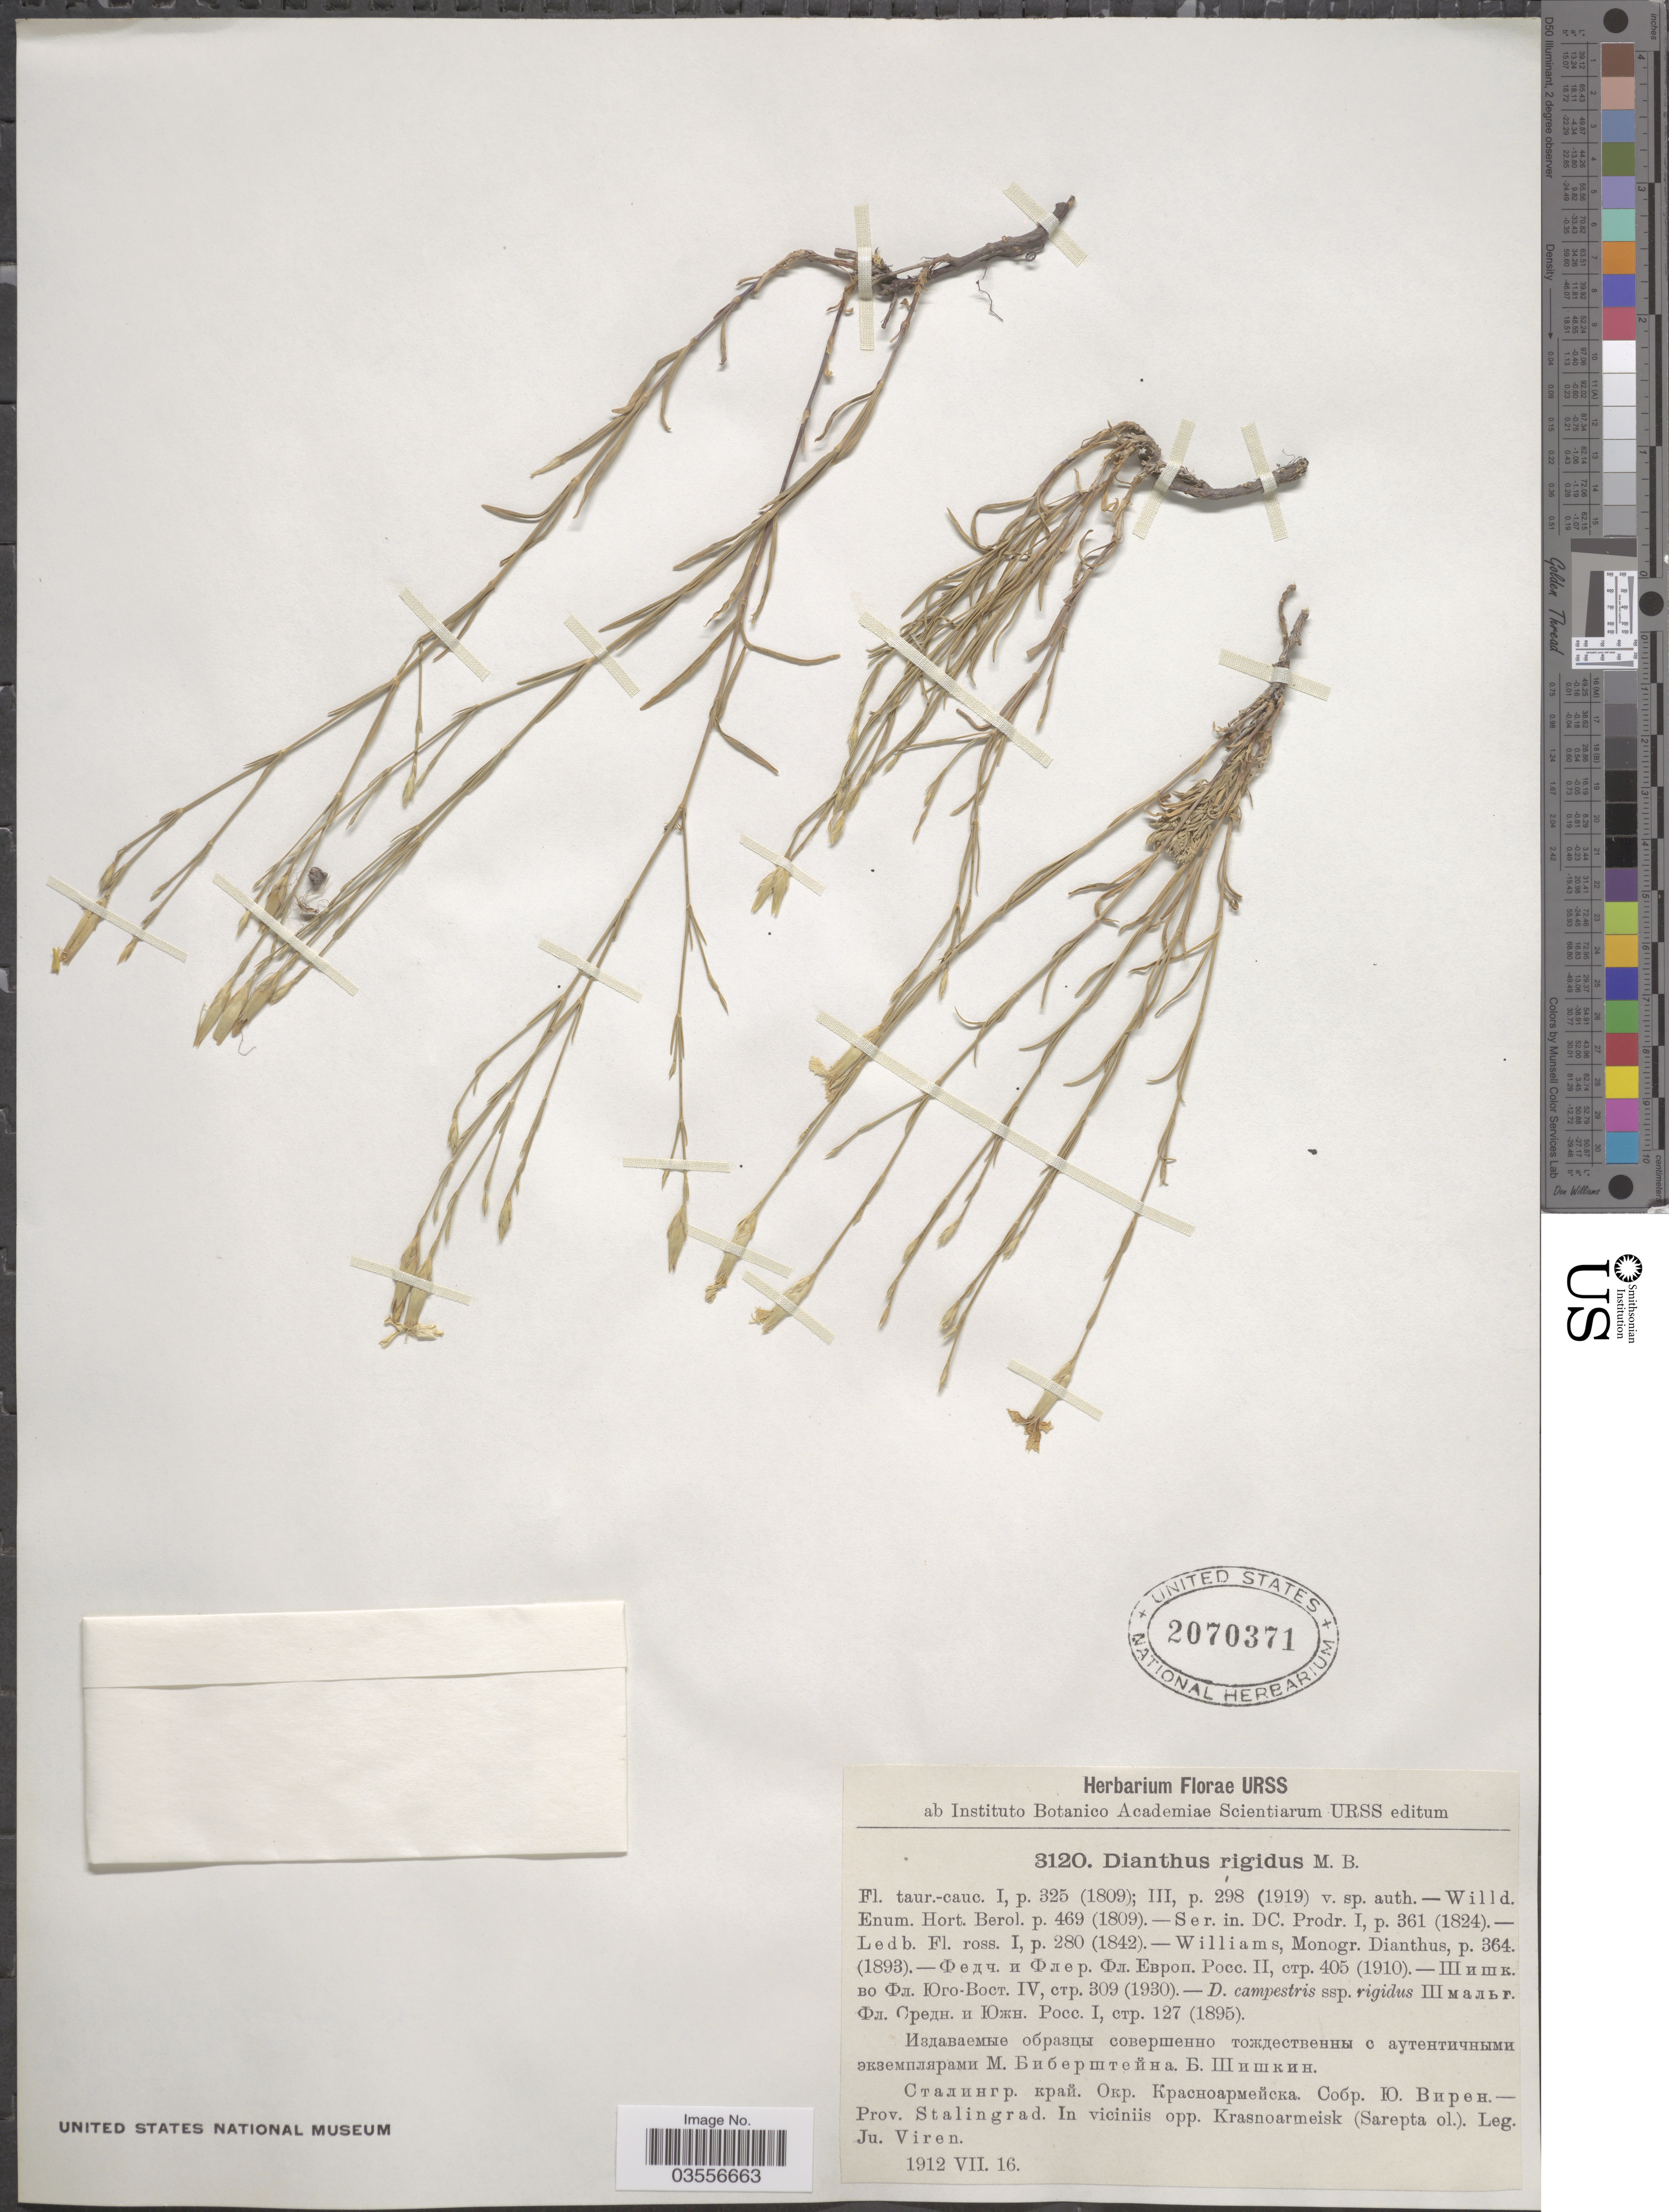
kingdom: Plantae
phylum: Tracheophyta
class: Magnoliopsida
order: Caryophyllales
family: Caryophyllaceae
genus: Dianthus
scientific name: Dianthus rigidus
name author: M. Bieb.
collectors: J. Viren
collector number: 3120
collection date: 1912-07-16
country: Russian Federation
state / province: Volgograd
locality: Prov. Stalingrad. In viciniis opp. Krasnoarmeisk (Sarepta ol.)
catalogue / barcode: US 2070371